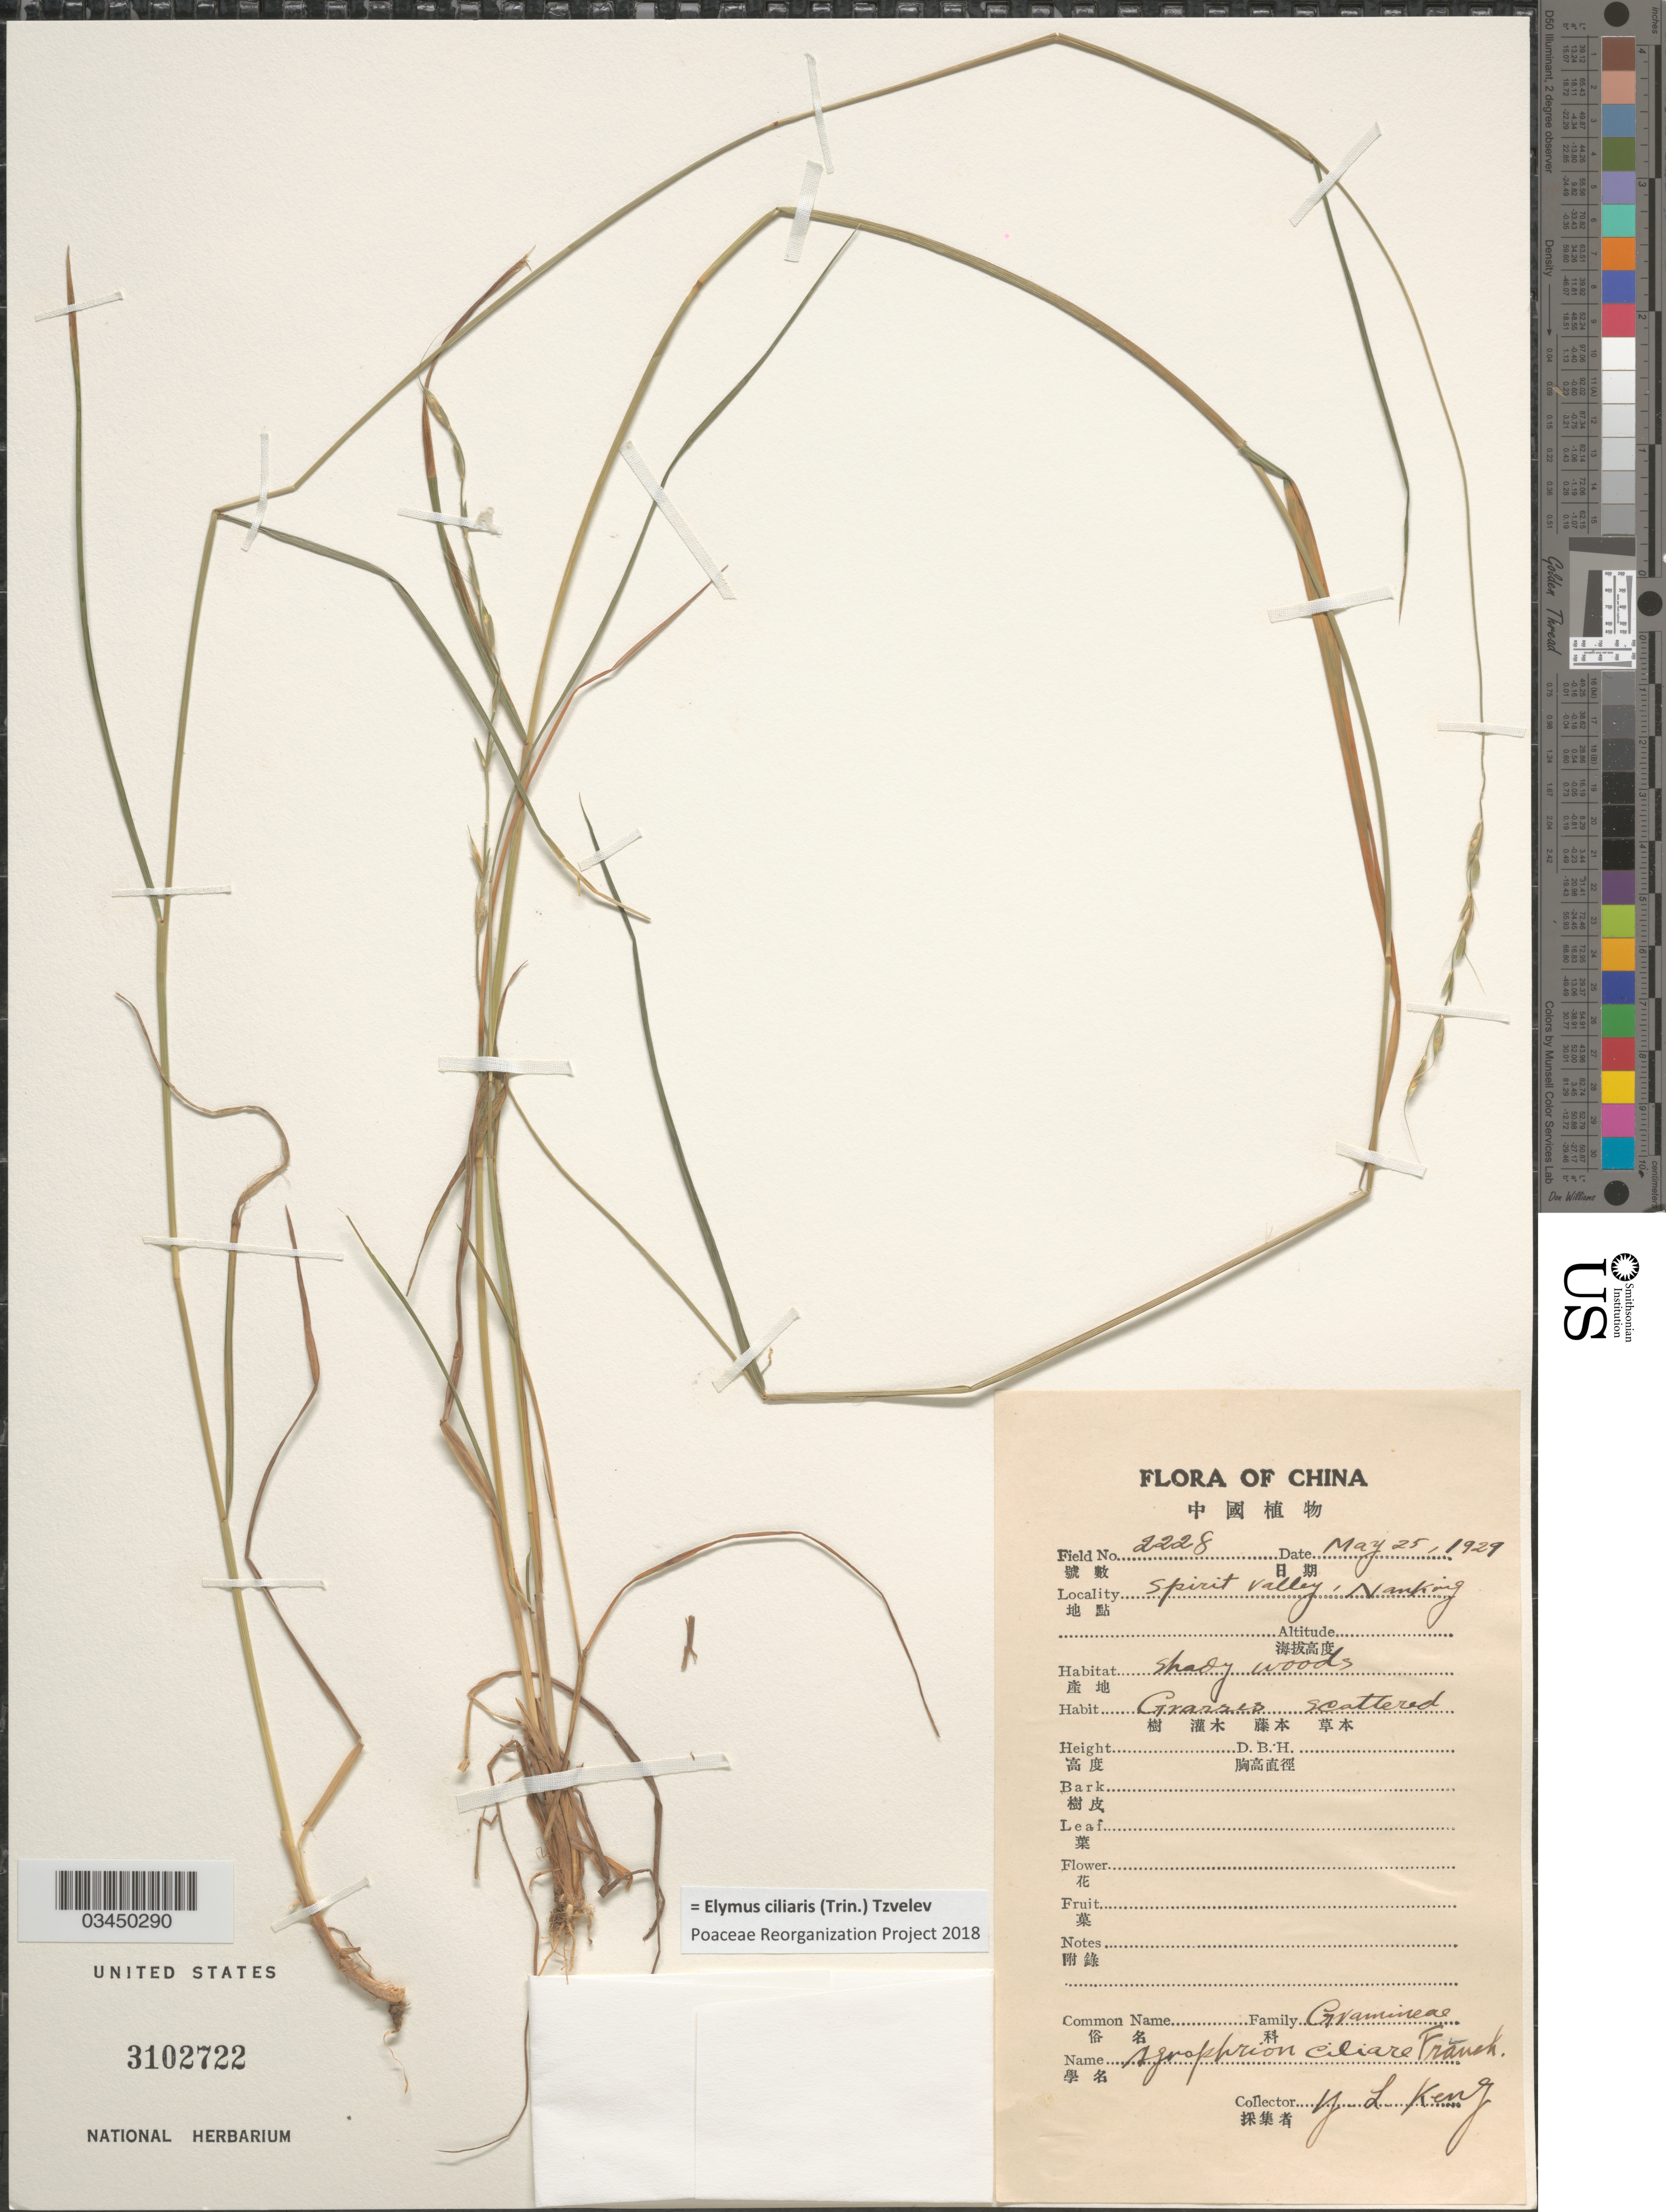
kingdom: Plantae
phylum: Tracheophyta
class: Liliopsida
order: Poales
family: Poaceae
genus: Elymus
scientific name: Elymus ciliaris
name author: (Trin.) Tzvelev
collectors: Y. L. Keng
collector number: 2228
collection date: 1929-05-25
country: China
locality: Spirit Valley, Nanking.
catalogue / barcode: US 3102722